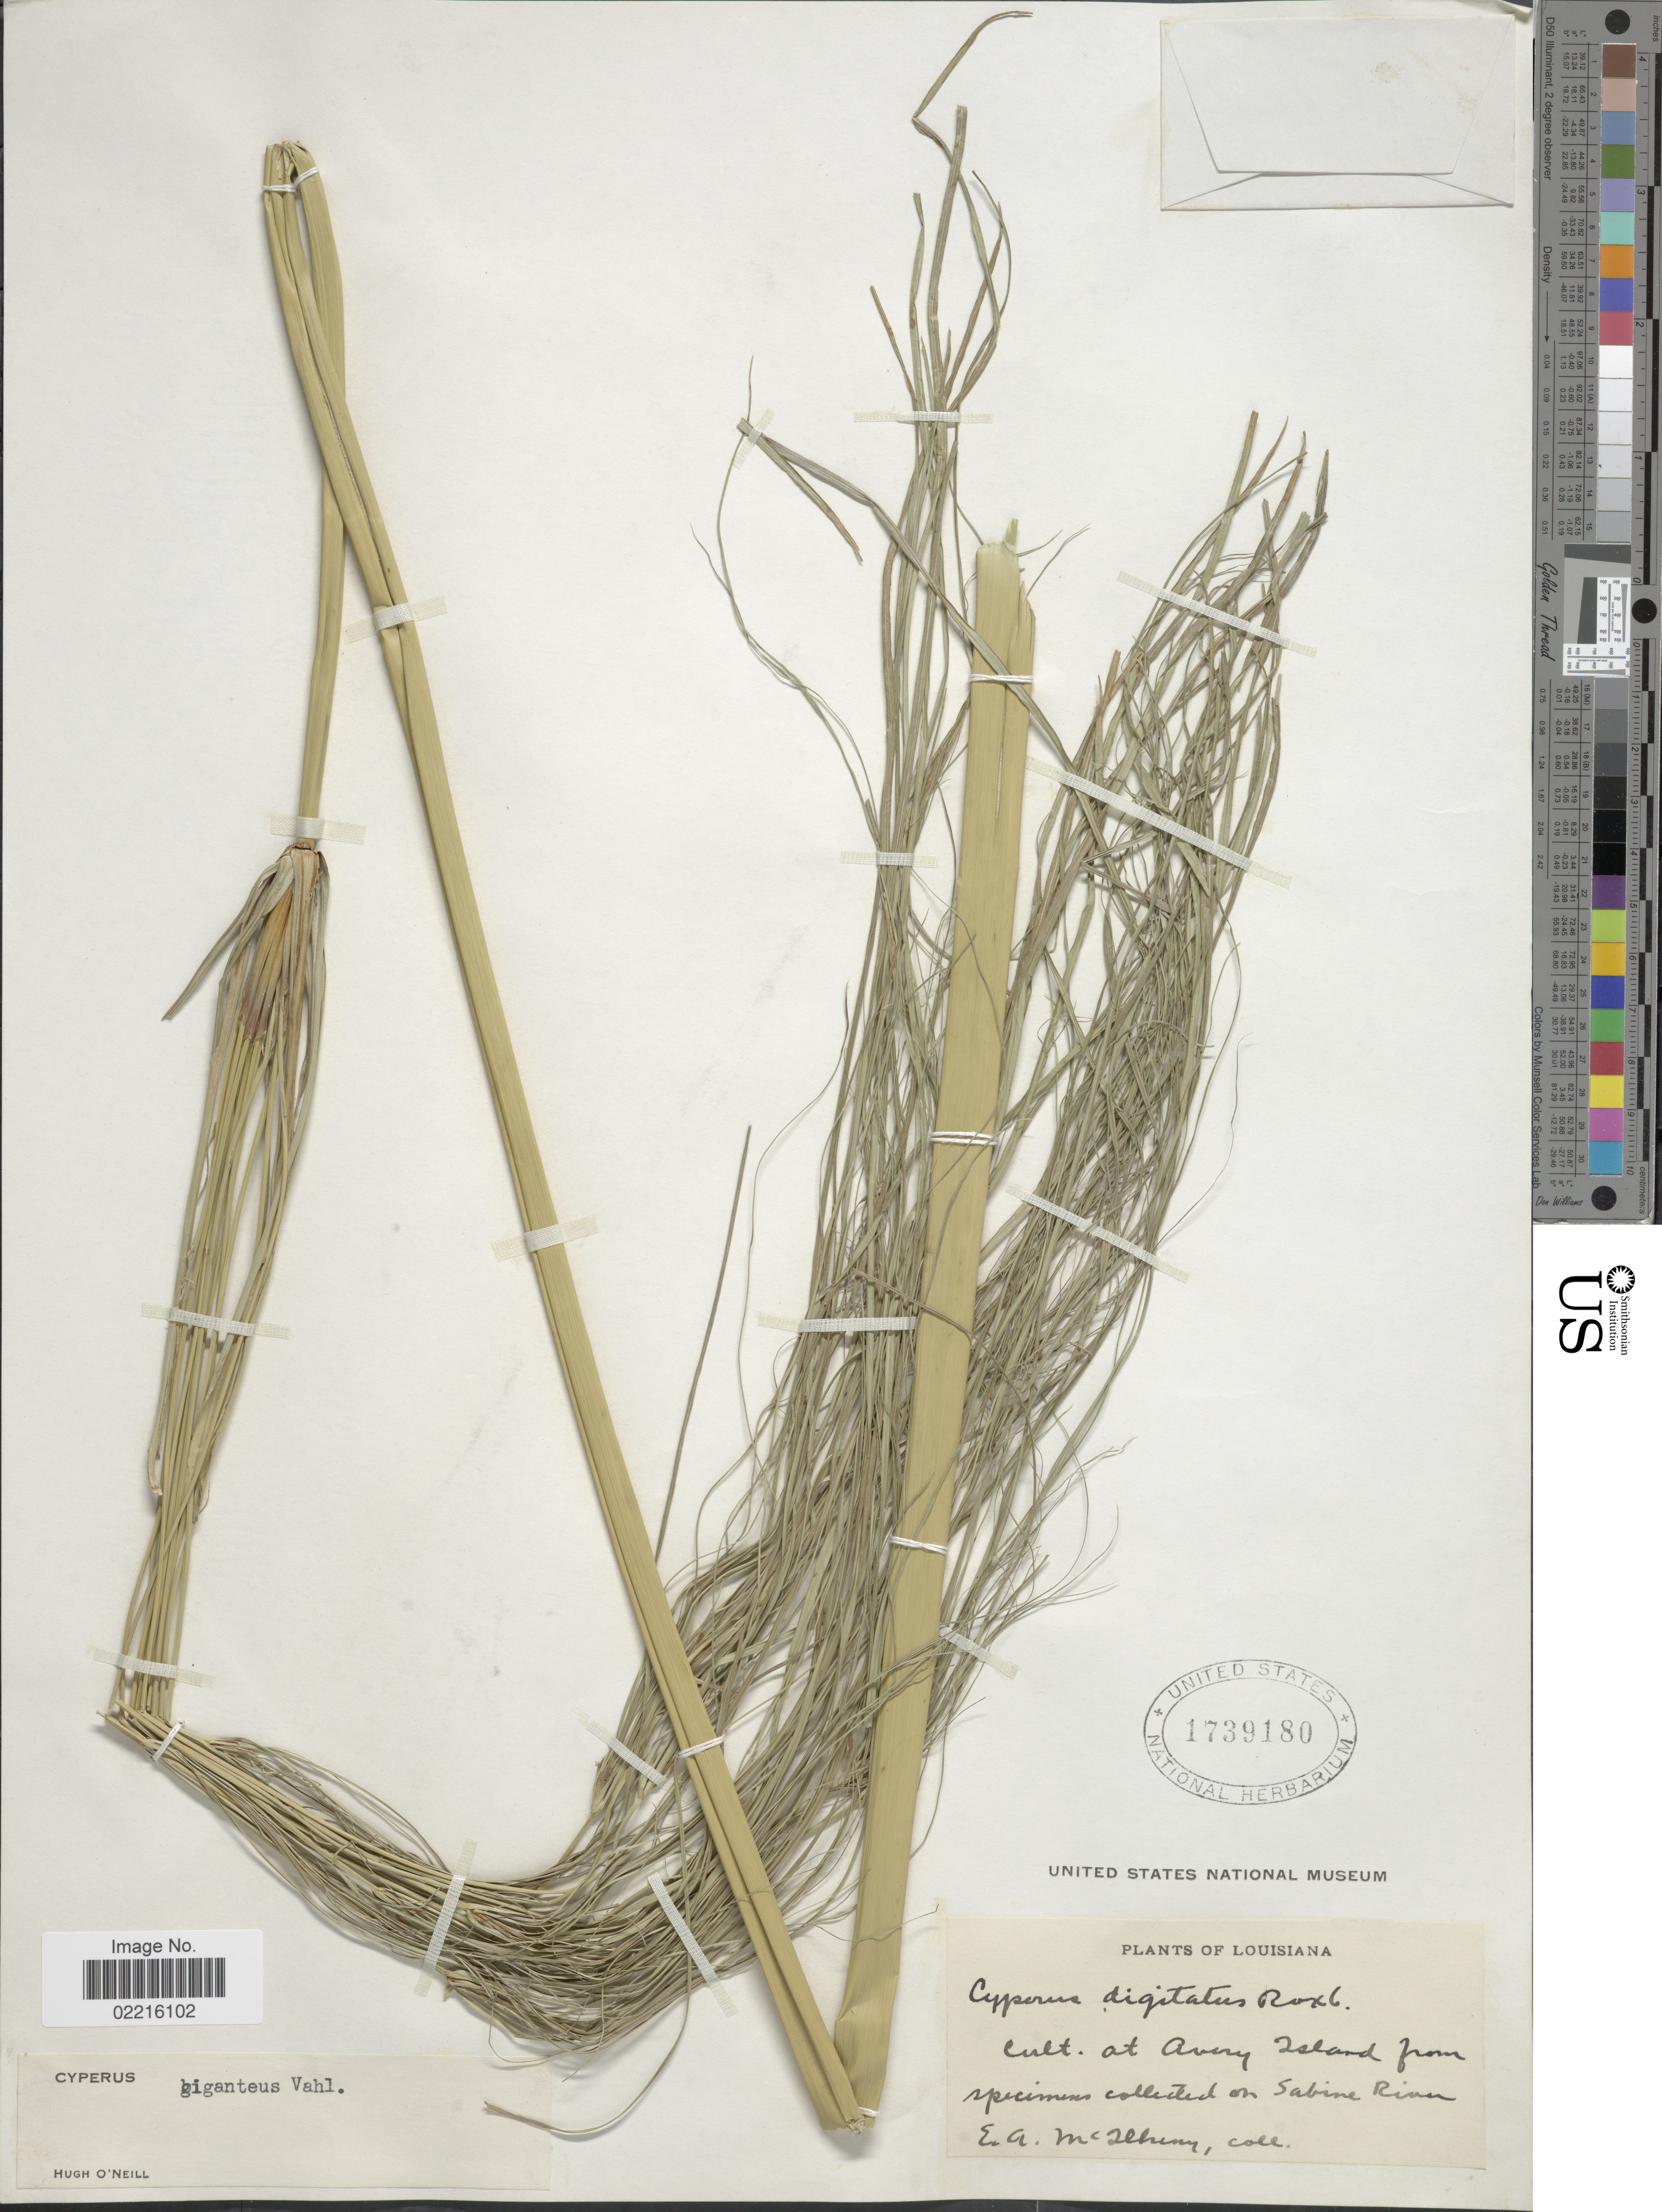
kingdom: Plantae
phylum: Tracheophyta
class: Liliopsida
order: Poales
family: Cyperaceae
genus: Cyperus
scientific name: Cyperus giganteus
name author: Vahl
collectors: E. McIlhenny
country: United States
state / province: Louisiana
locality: Cult at Avery Island from specimen collected on Sabine River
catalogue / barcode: US 1739180